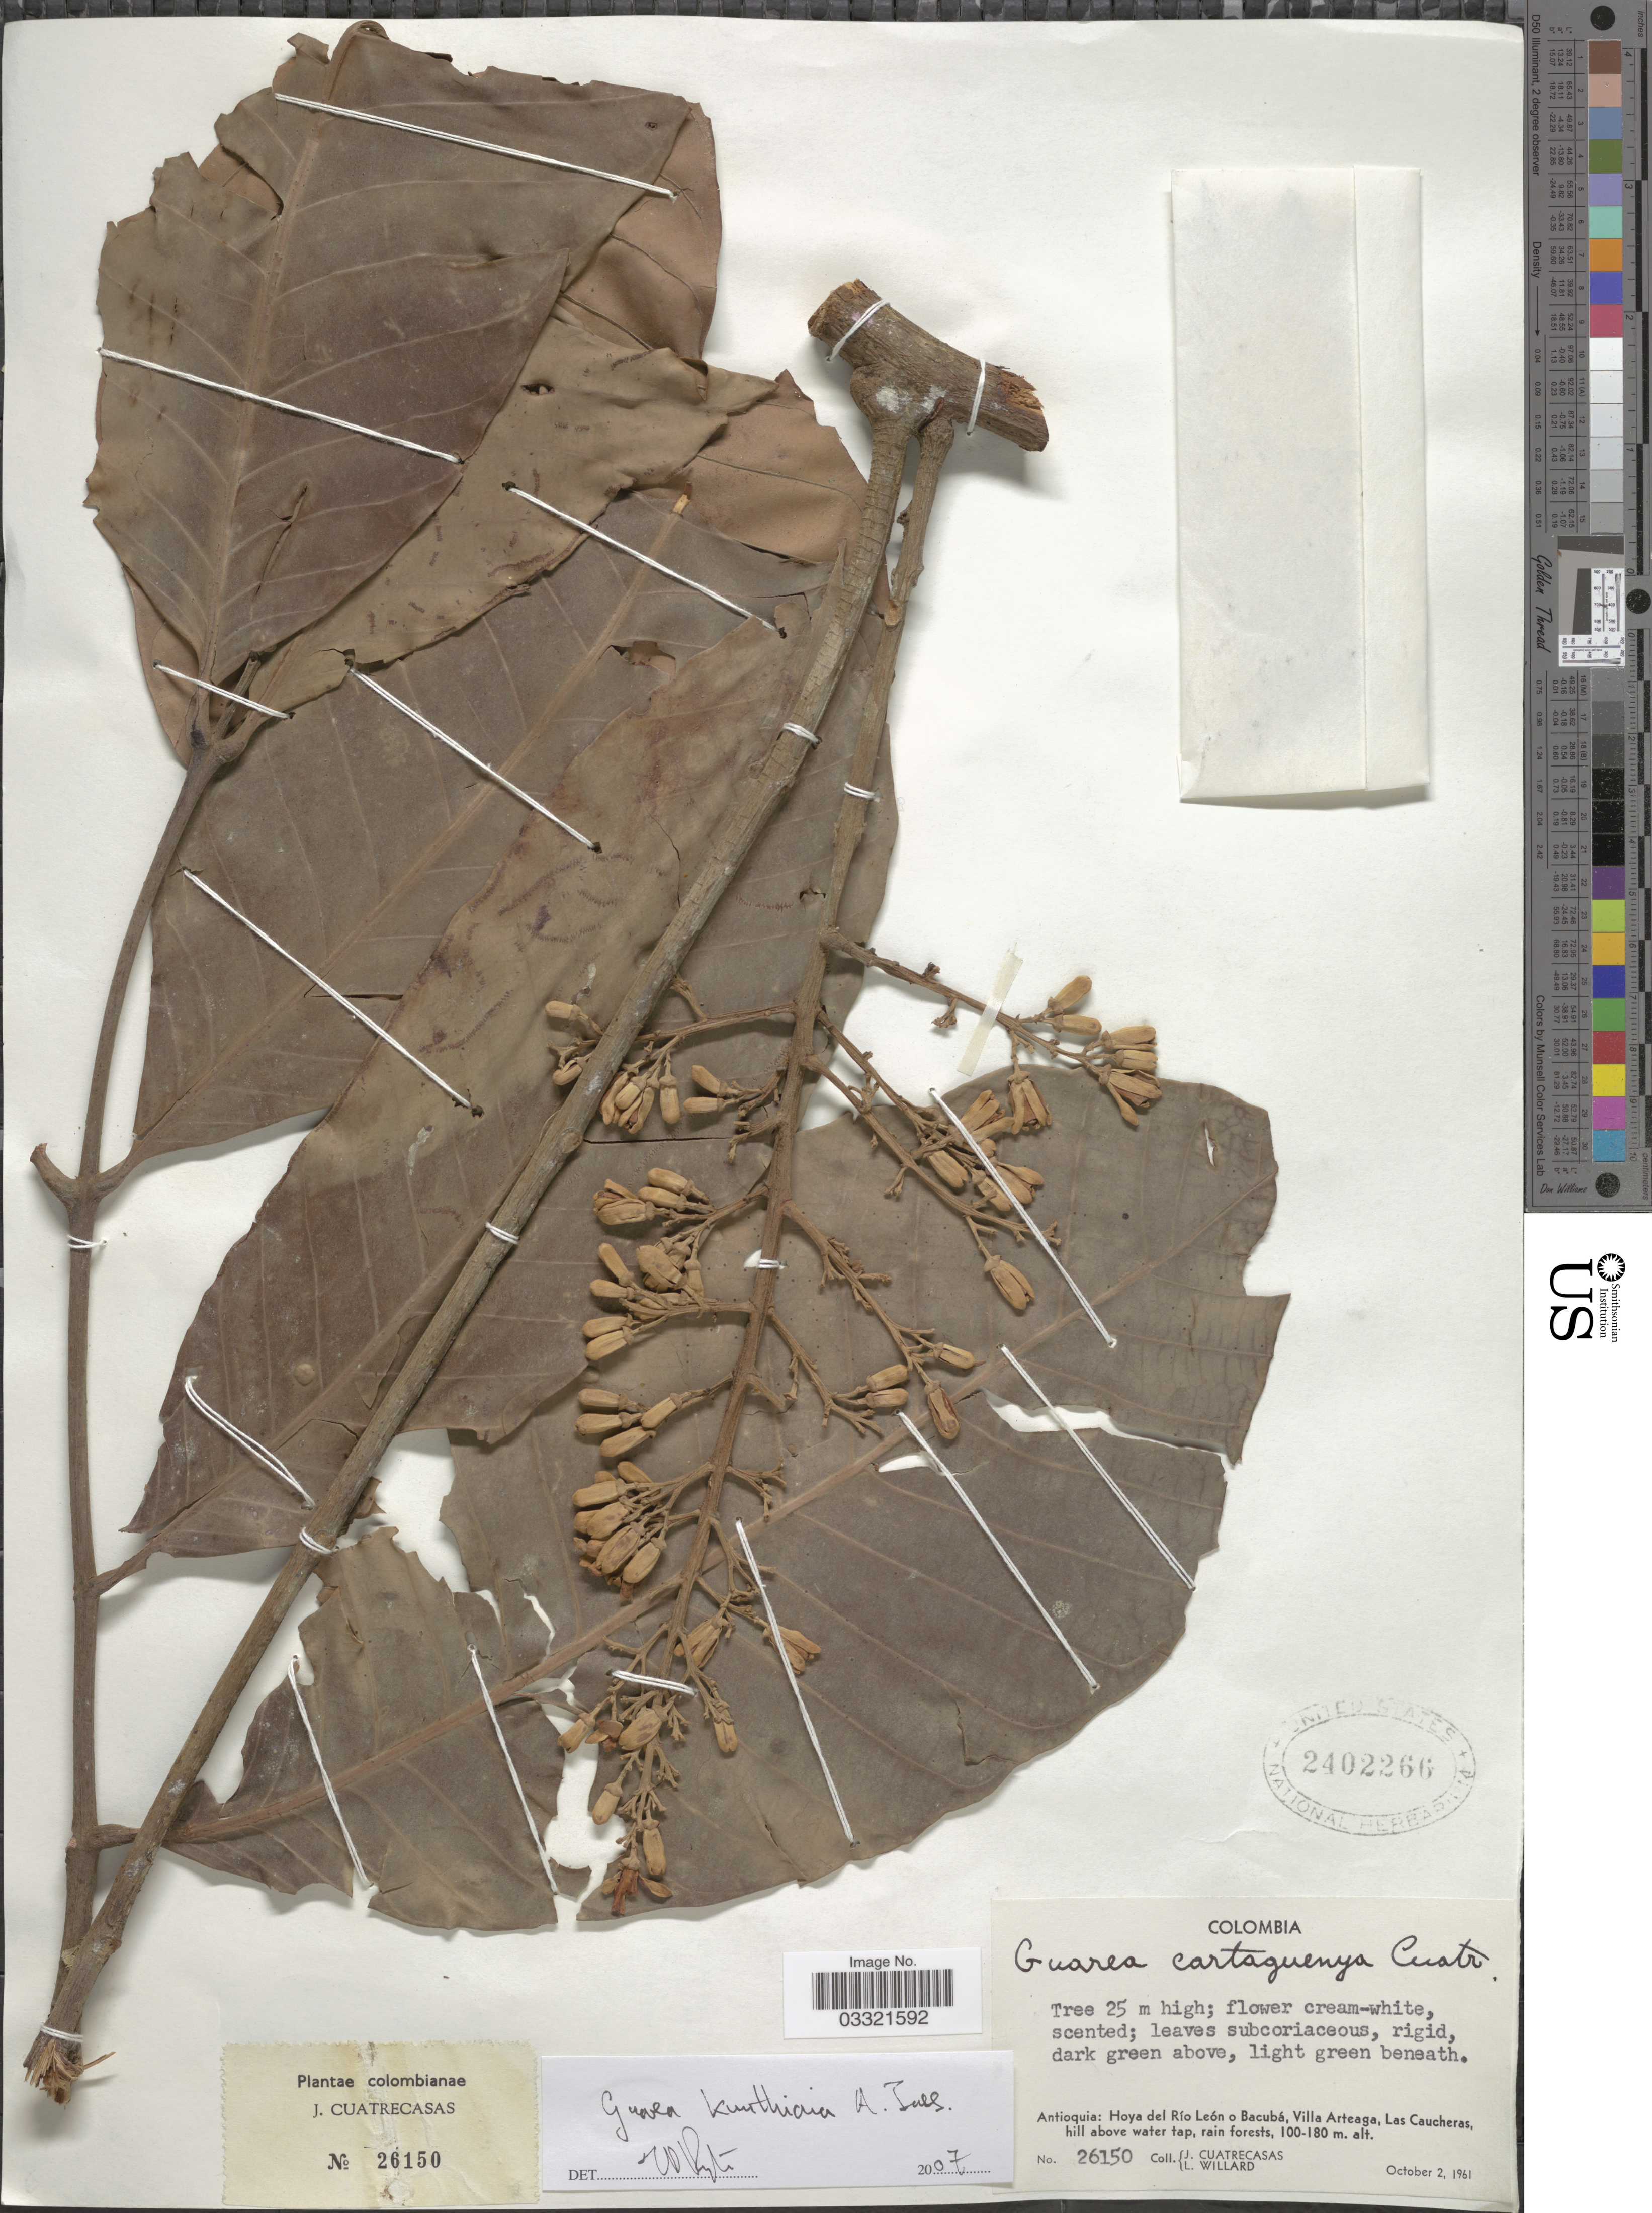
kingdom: Plantae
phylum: Tracheophyta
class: Magnoliopsida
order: Sapindales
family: Meliaceae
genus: Guarea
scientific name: Guarea kunthiana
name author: A. Juss.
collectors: J. Cuatrecasas & L. Willard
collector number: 26150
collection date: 1961-10-02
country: Colombia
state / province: Antioquia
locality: Hoya el Río León o Bacubá, Villa Arteaga, Las Caucheras, hill above water tap.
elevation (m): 100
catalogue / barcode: US 2402266